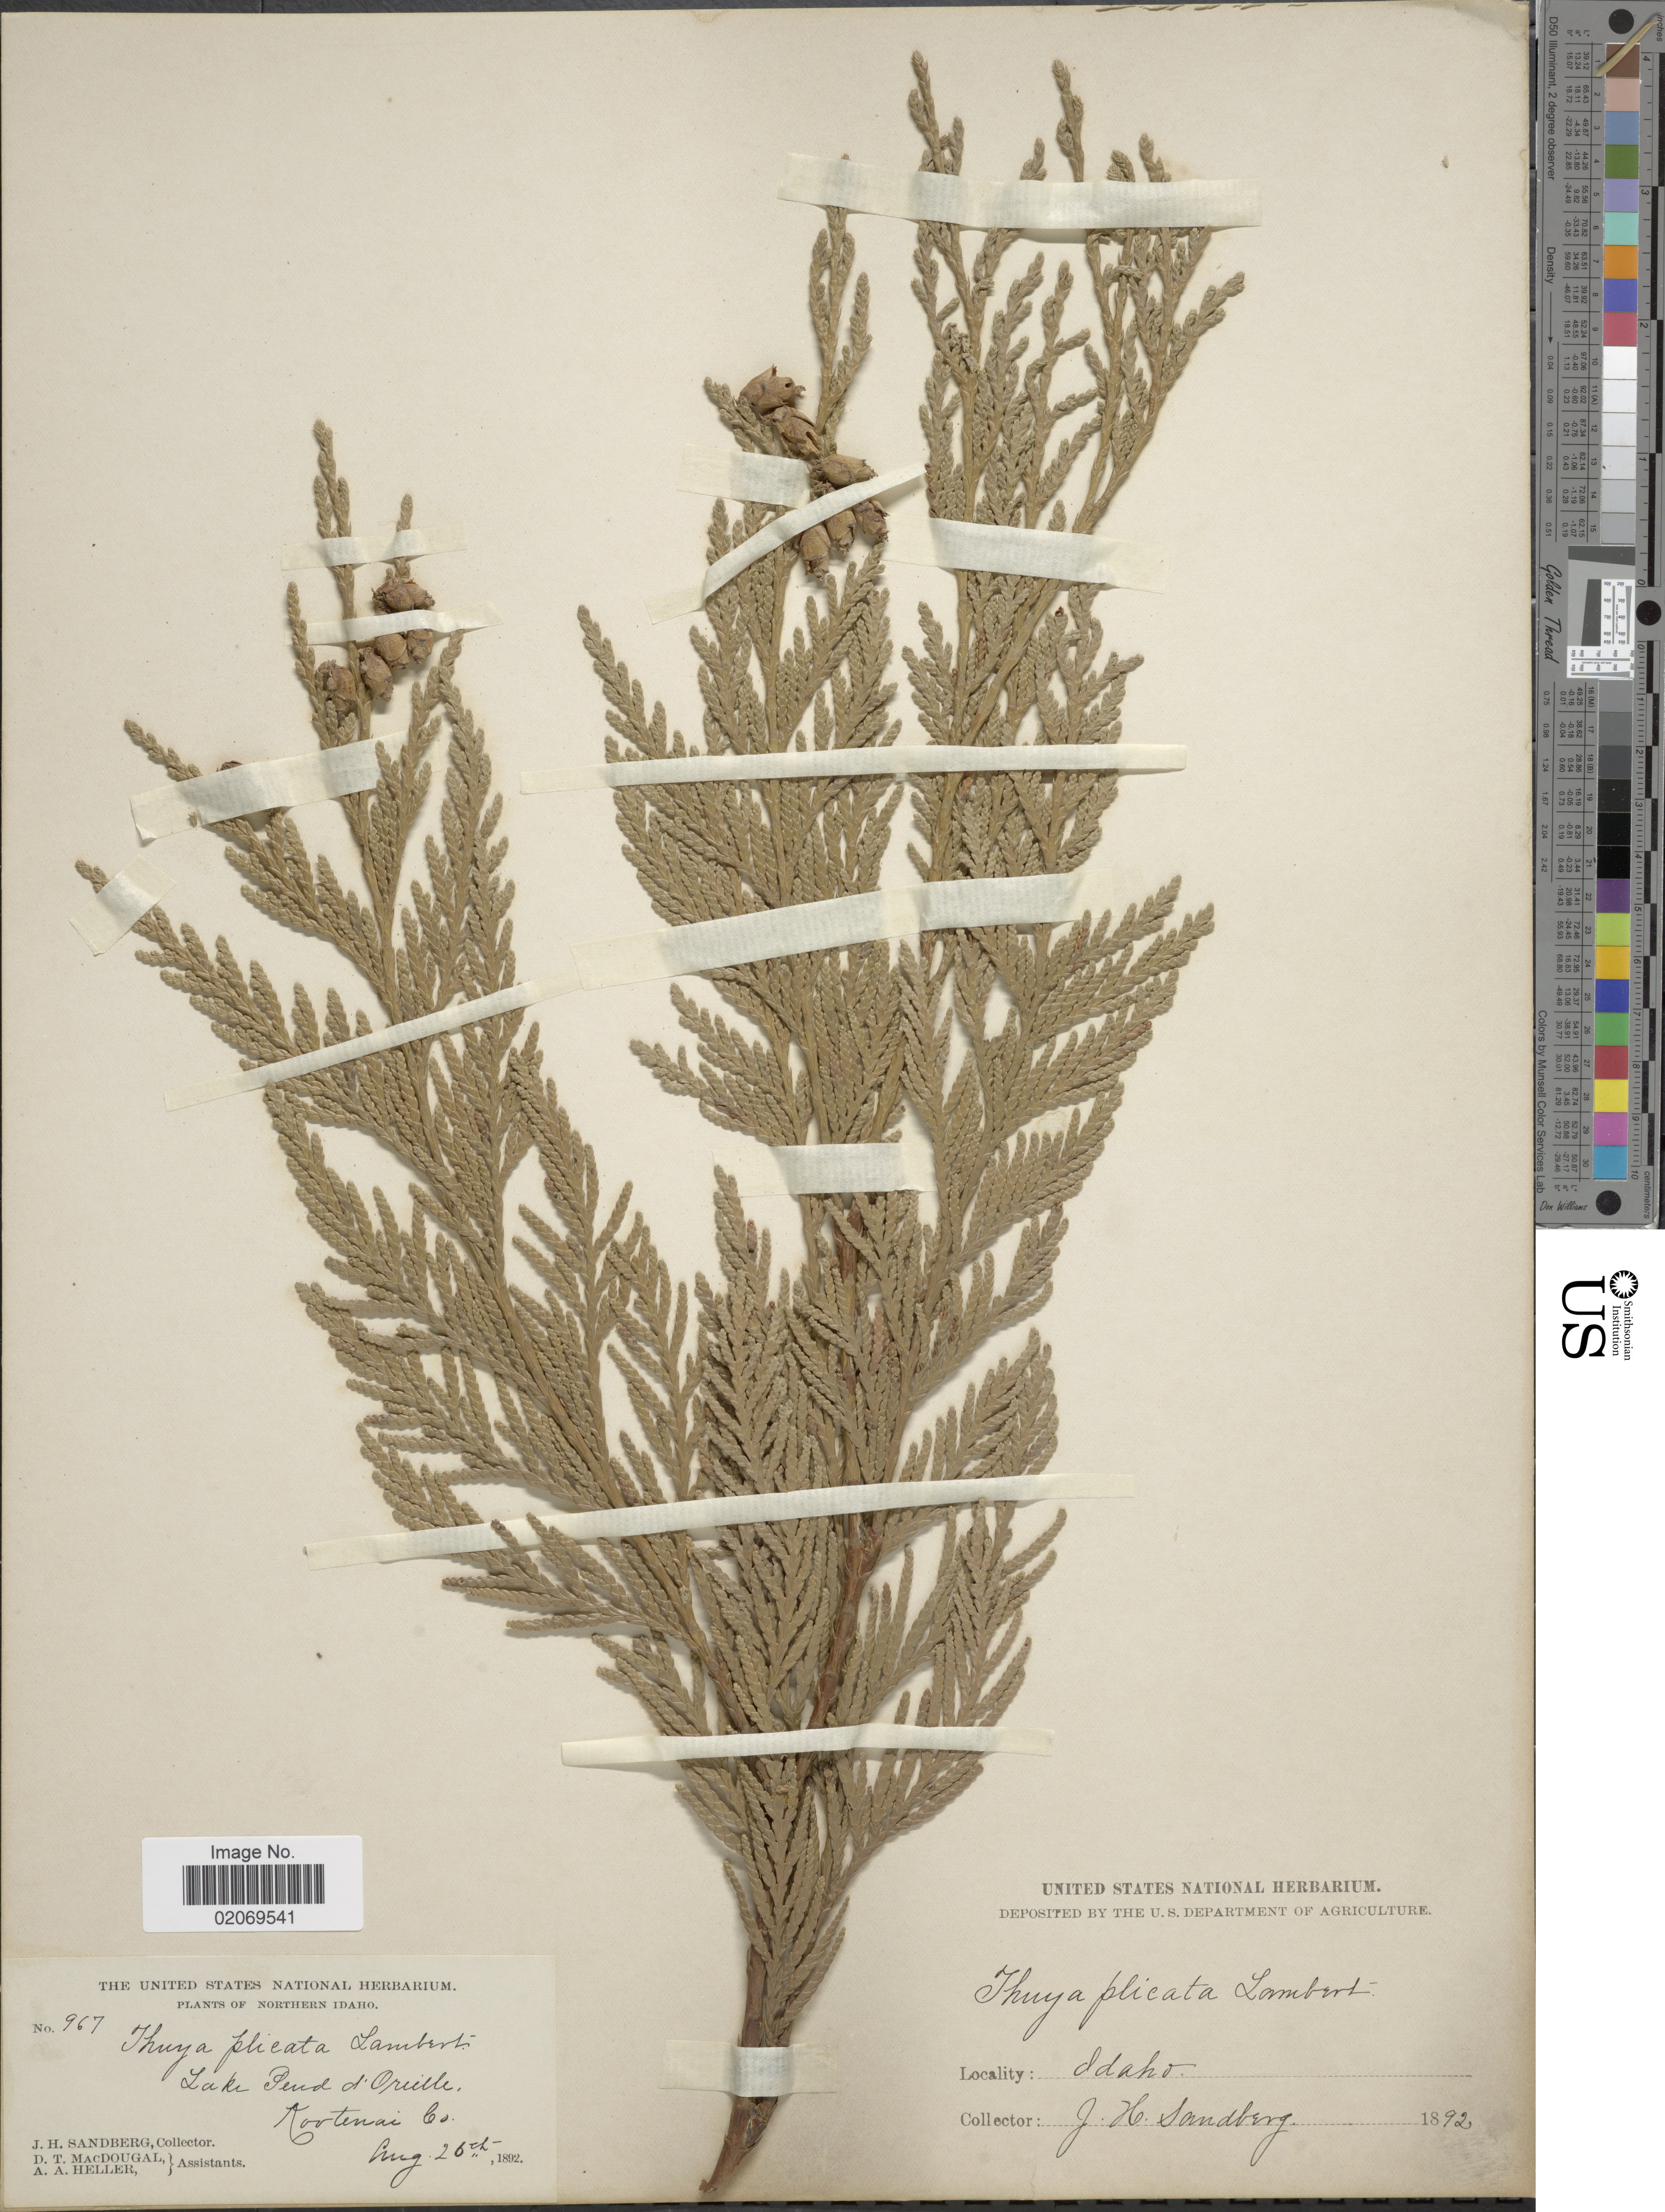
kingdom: Plantae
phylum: Tracheophyta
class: Pinopsida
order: Pinales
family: Cupressaceae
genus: Thuja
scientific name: Thuja plicata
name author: Donn & D. Don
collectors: J. H. Sandberg, D. T. MacDougal & A. A. Heller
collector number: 967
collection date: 1892-08-26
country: United States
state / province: Idaho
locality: Northern Idaho, Lake Pend d'Oreille, Kortenai Co